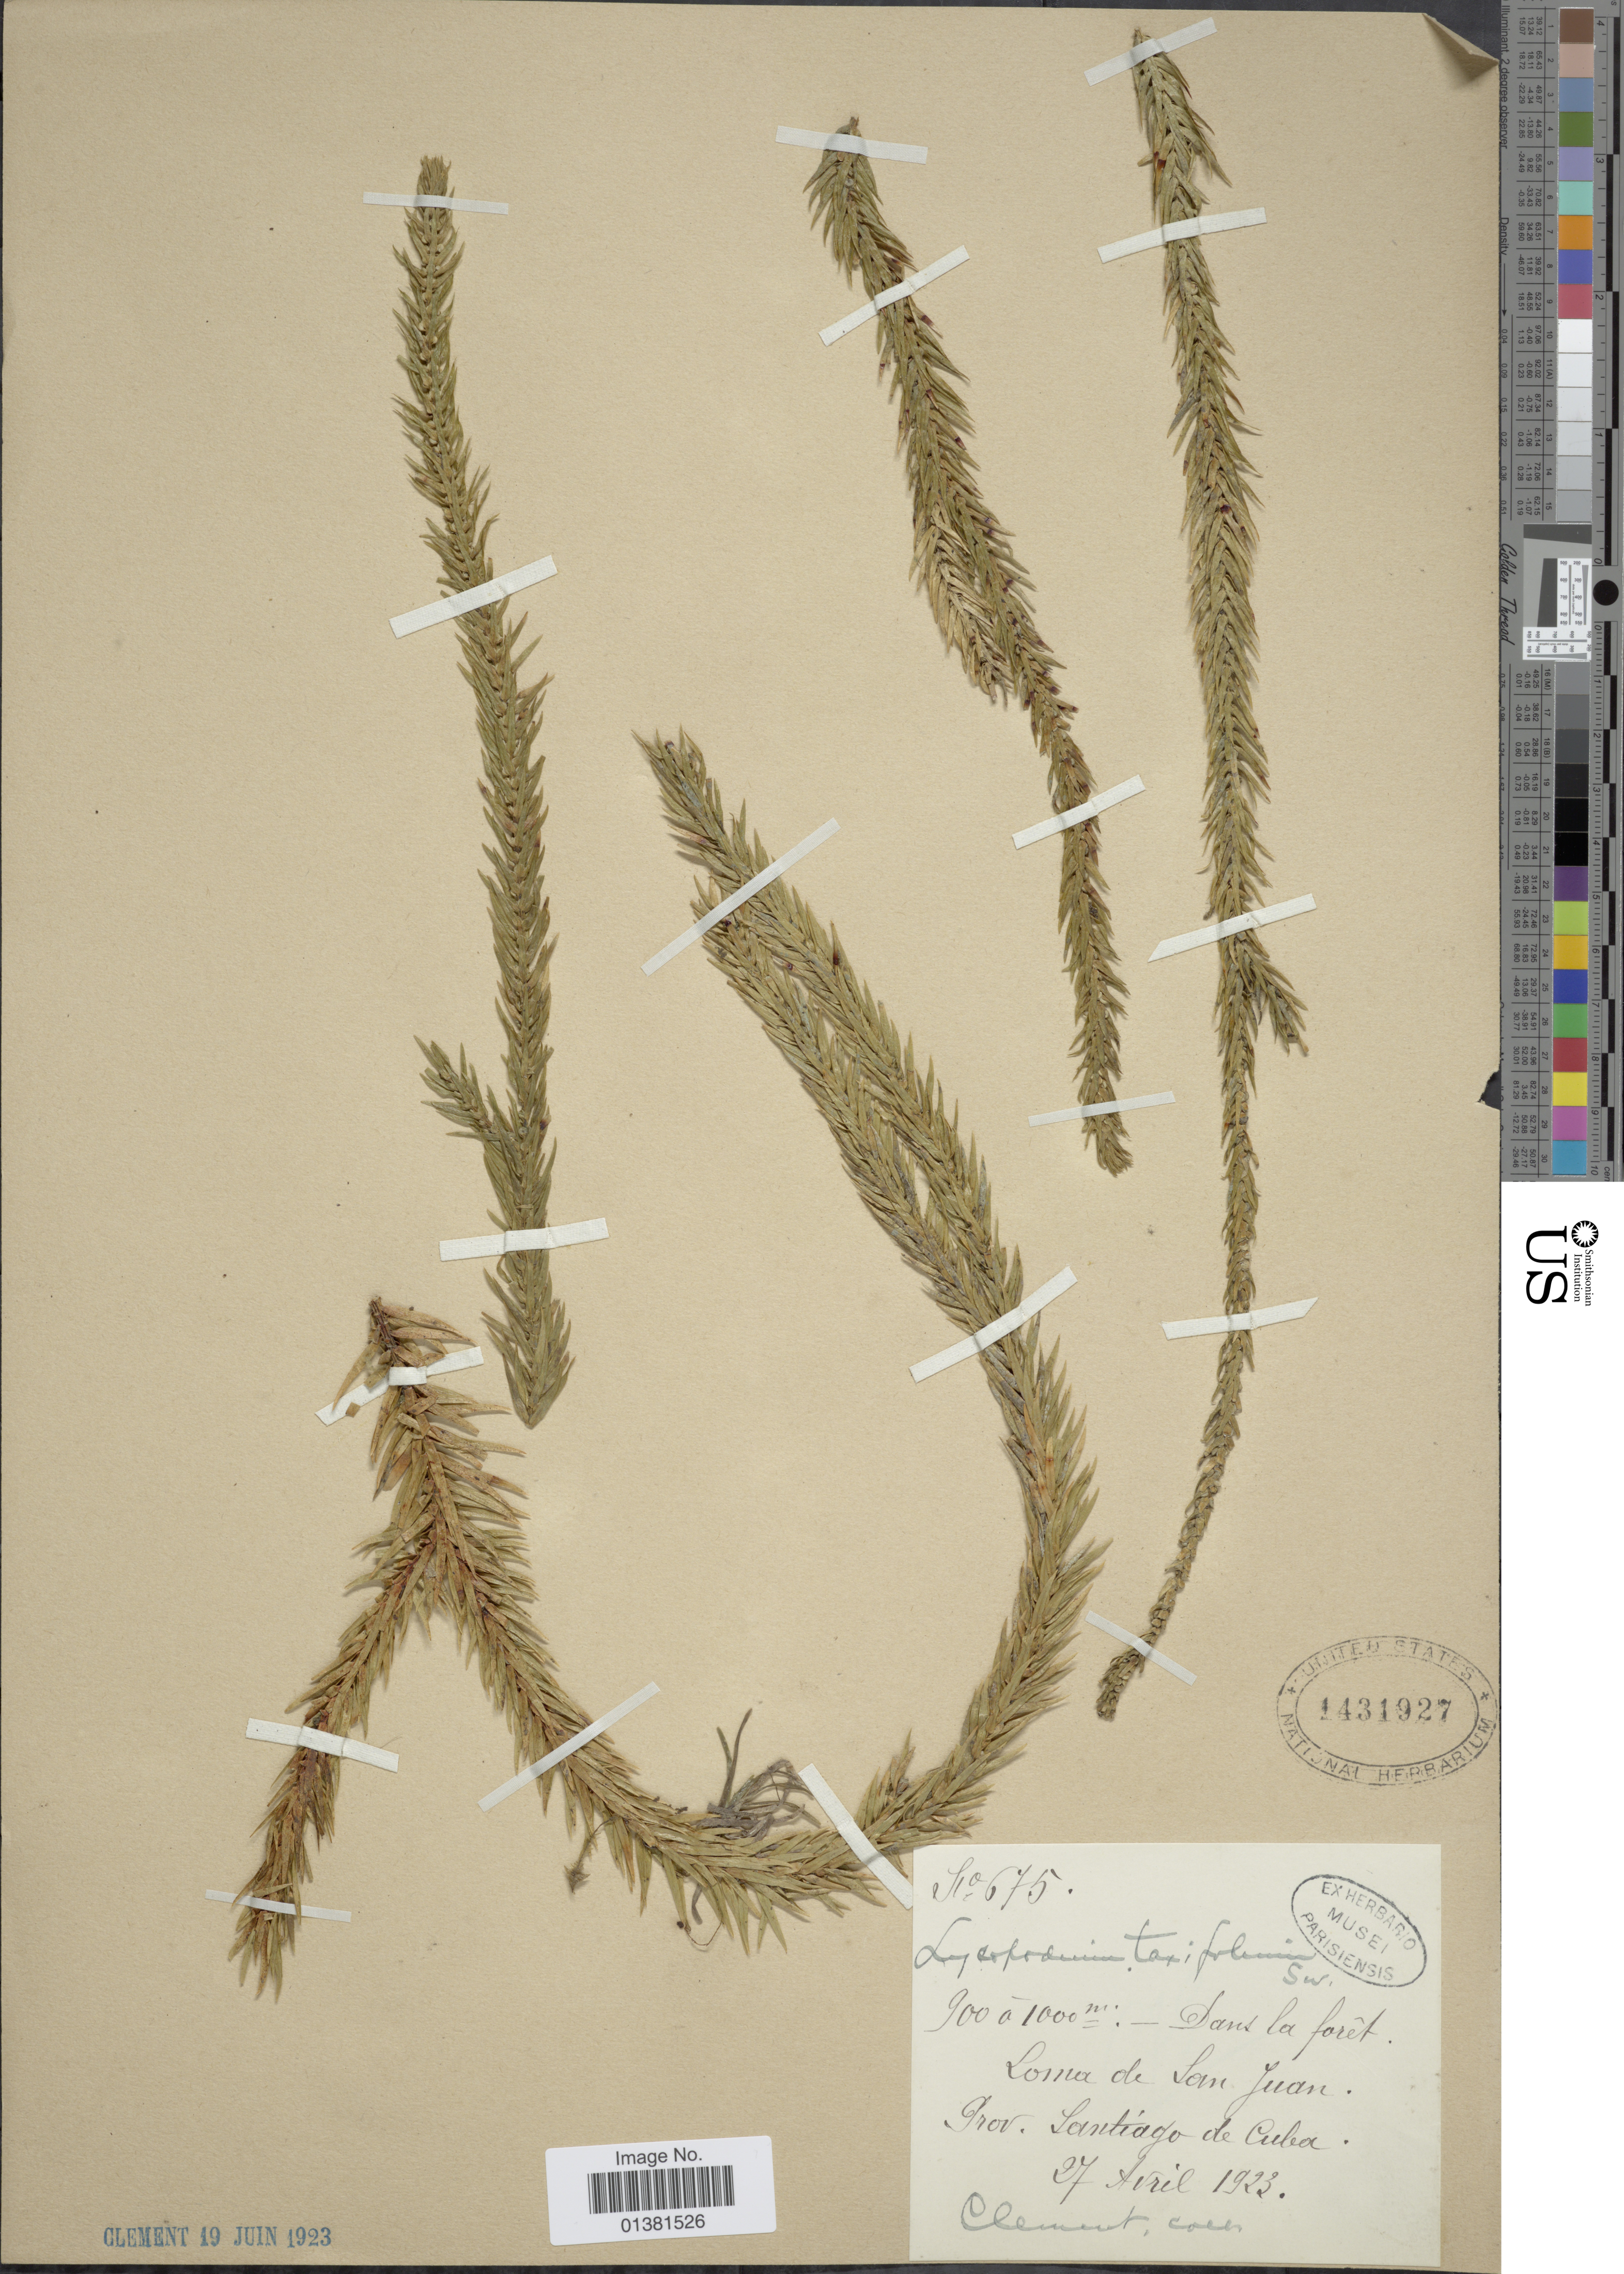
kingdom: Plantae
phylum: Tracheophyta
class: Lycopodiopsida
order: Lycopodiales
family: Lycopodiaceae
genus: Phlegmariurus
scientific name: Phlegmariurus taxifolius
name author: (Sw.) Á. Löve & D. Löve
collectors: -. Clement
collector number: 675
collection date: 1923-04-27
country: Cuba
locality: Dans la forêt. Loma de San Juan, Prov. Santiago de Cuba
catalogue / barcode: US 1431927